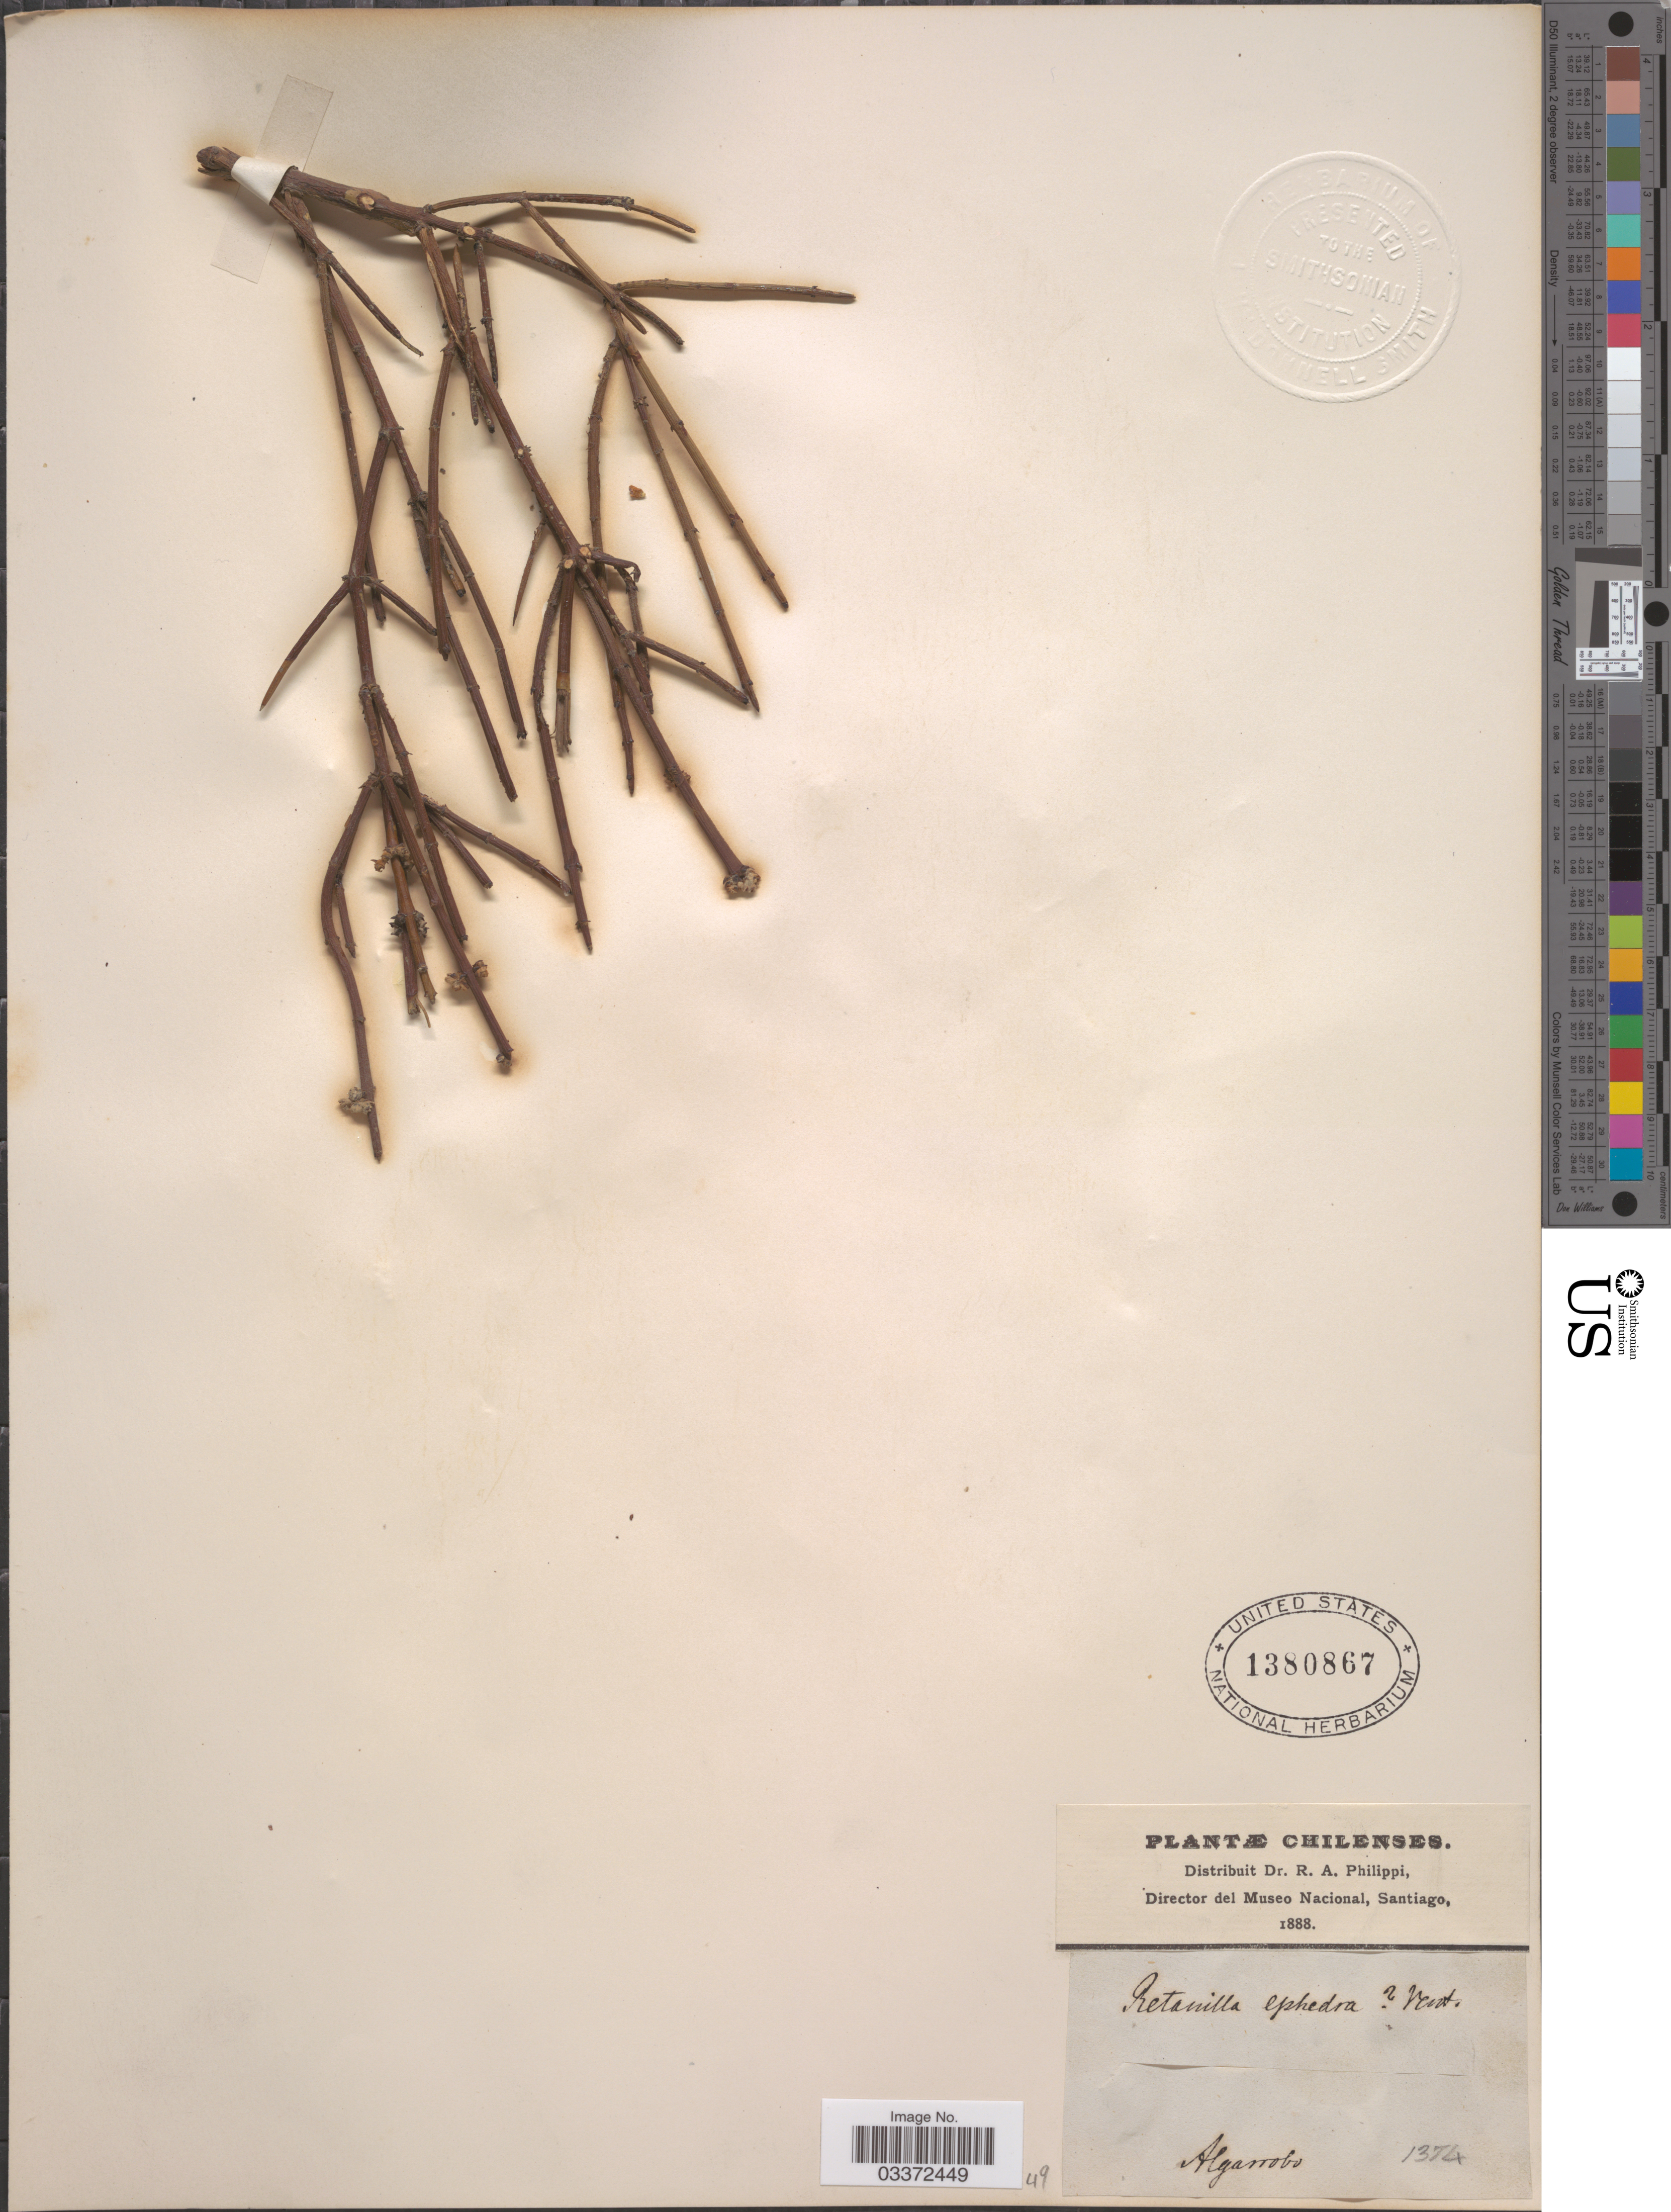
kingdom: Plantae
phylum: Tracheophyta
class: Magnoliopsida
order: Rosales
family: Rhamnaceae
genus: Retanilla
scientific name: Retanilla ephedra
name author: (Vent.) Brongn.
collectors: ex. herb. R.A. Philippi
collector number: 1374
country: Chile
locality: Algarrobo.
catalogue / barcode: US 1380867